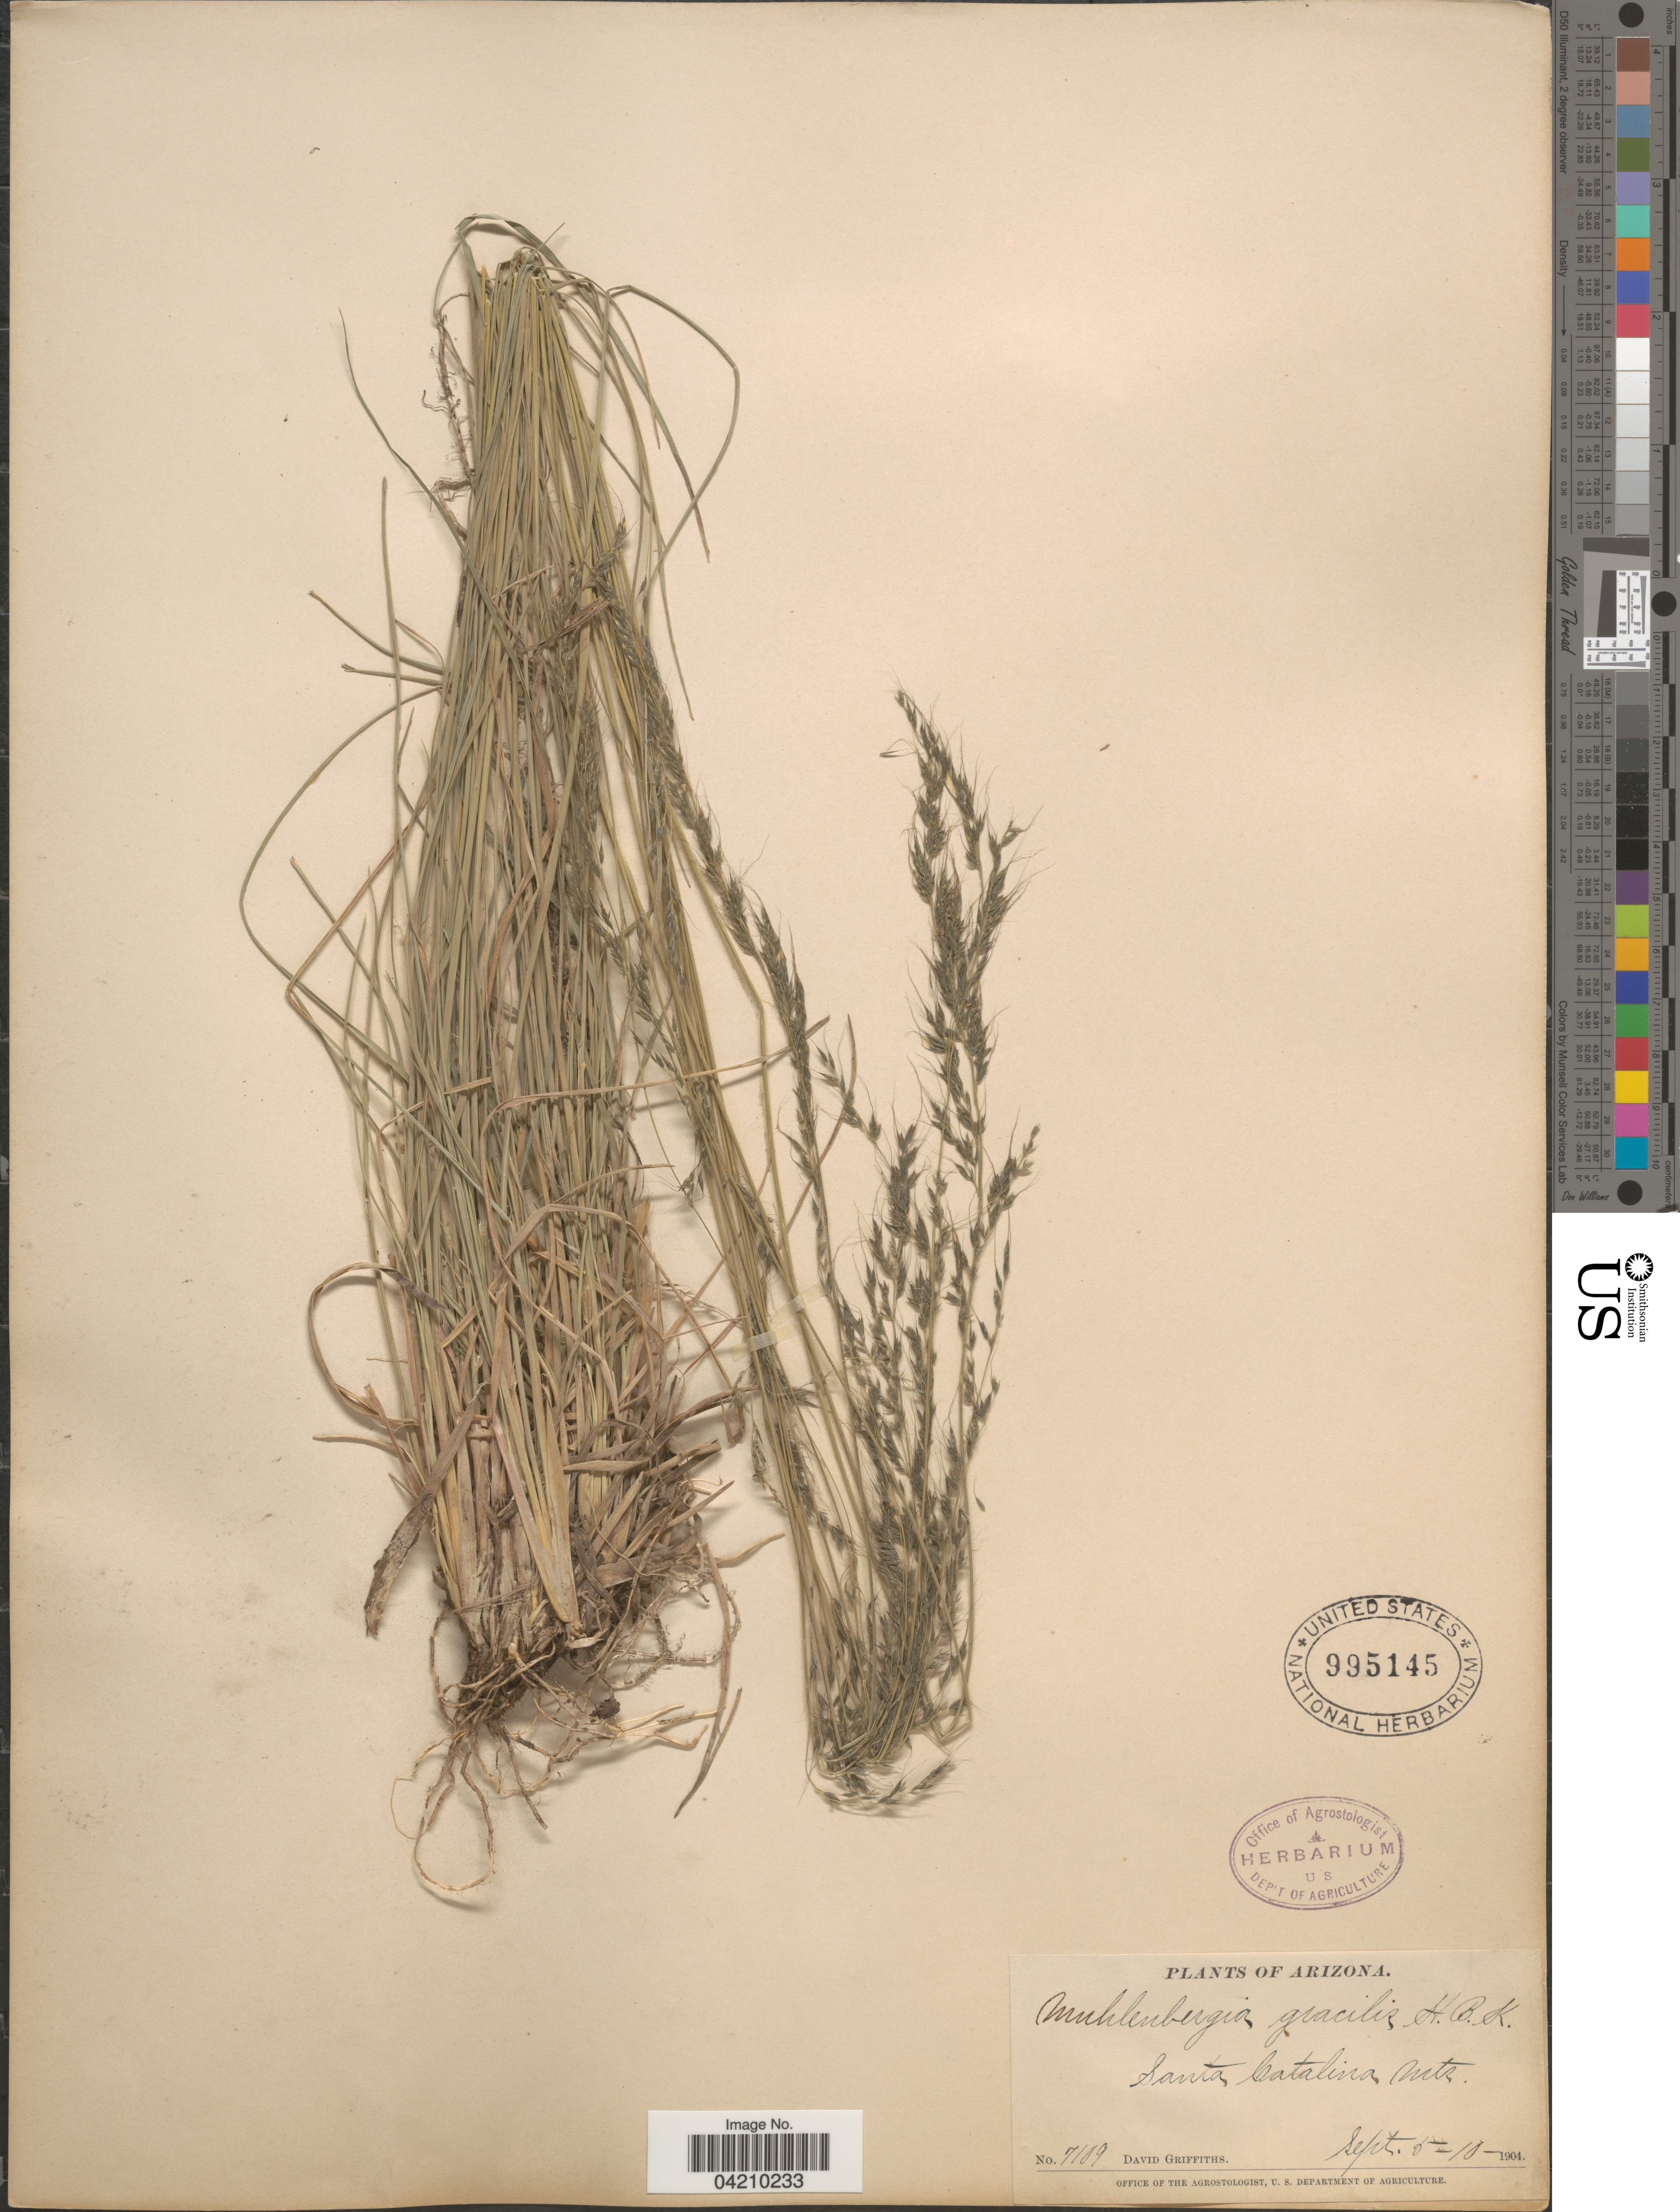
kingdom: Plantae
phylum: Tracheophyta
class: Liliopsida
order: Poales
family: Poaceae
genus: Muhlenbergia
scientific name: Muhlenbergia montana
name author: (Nutt.) Hitchc.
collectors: D. Griffiths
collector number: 7109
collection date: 1904-09-05/1904-09-10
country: United States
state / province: Arizona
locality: Santa Catalina Mts.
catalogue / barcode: US 995145